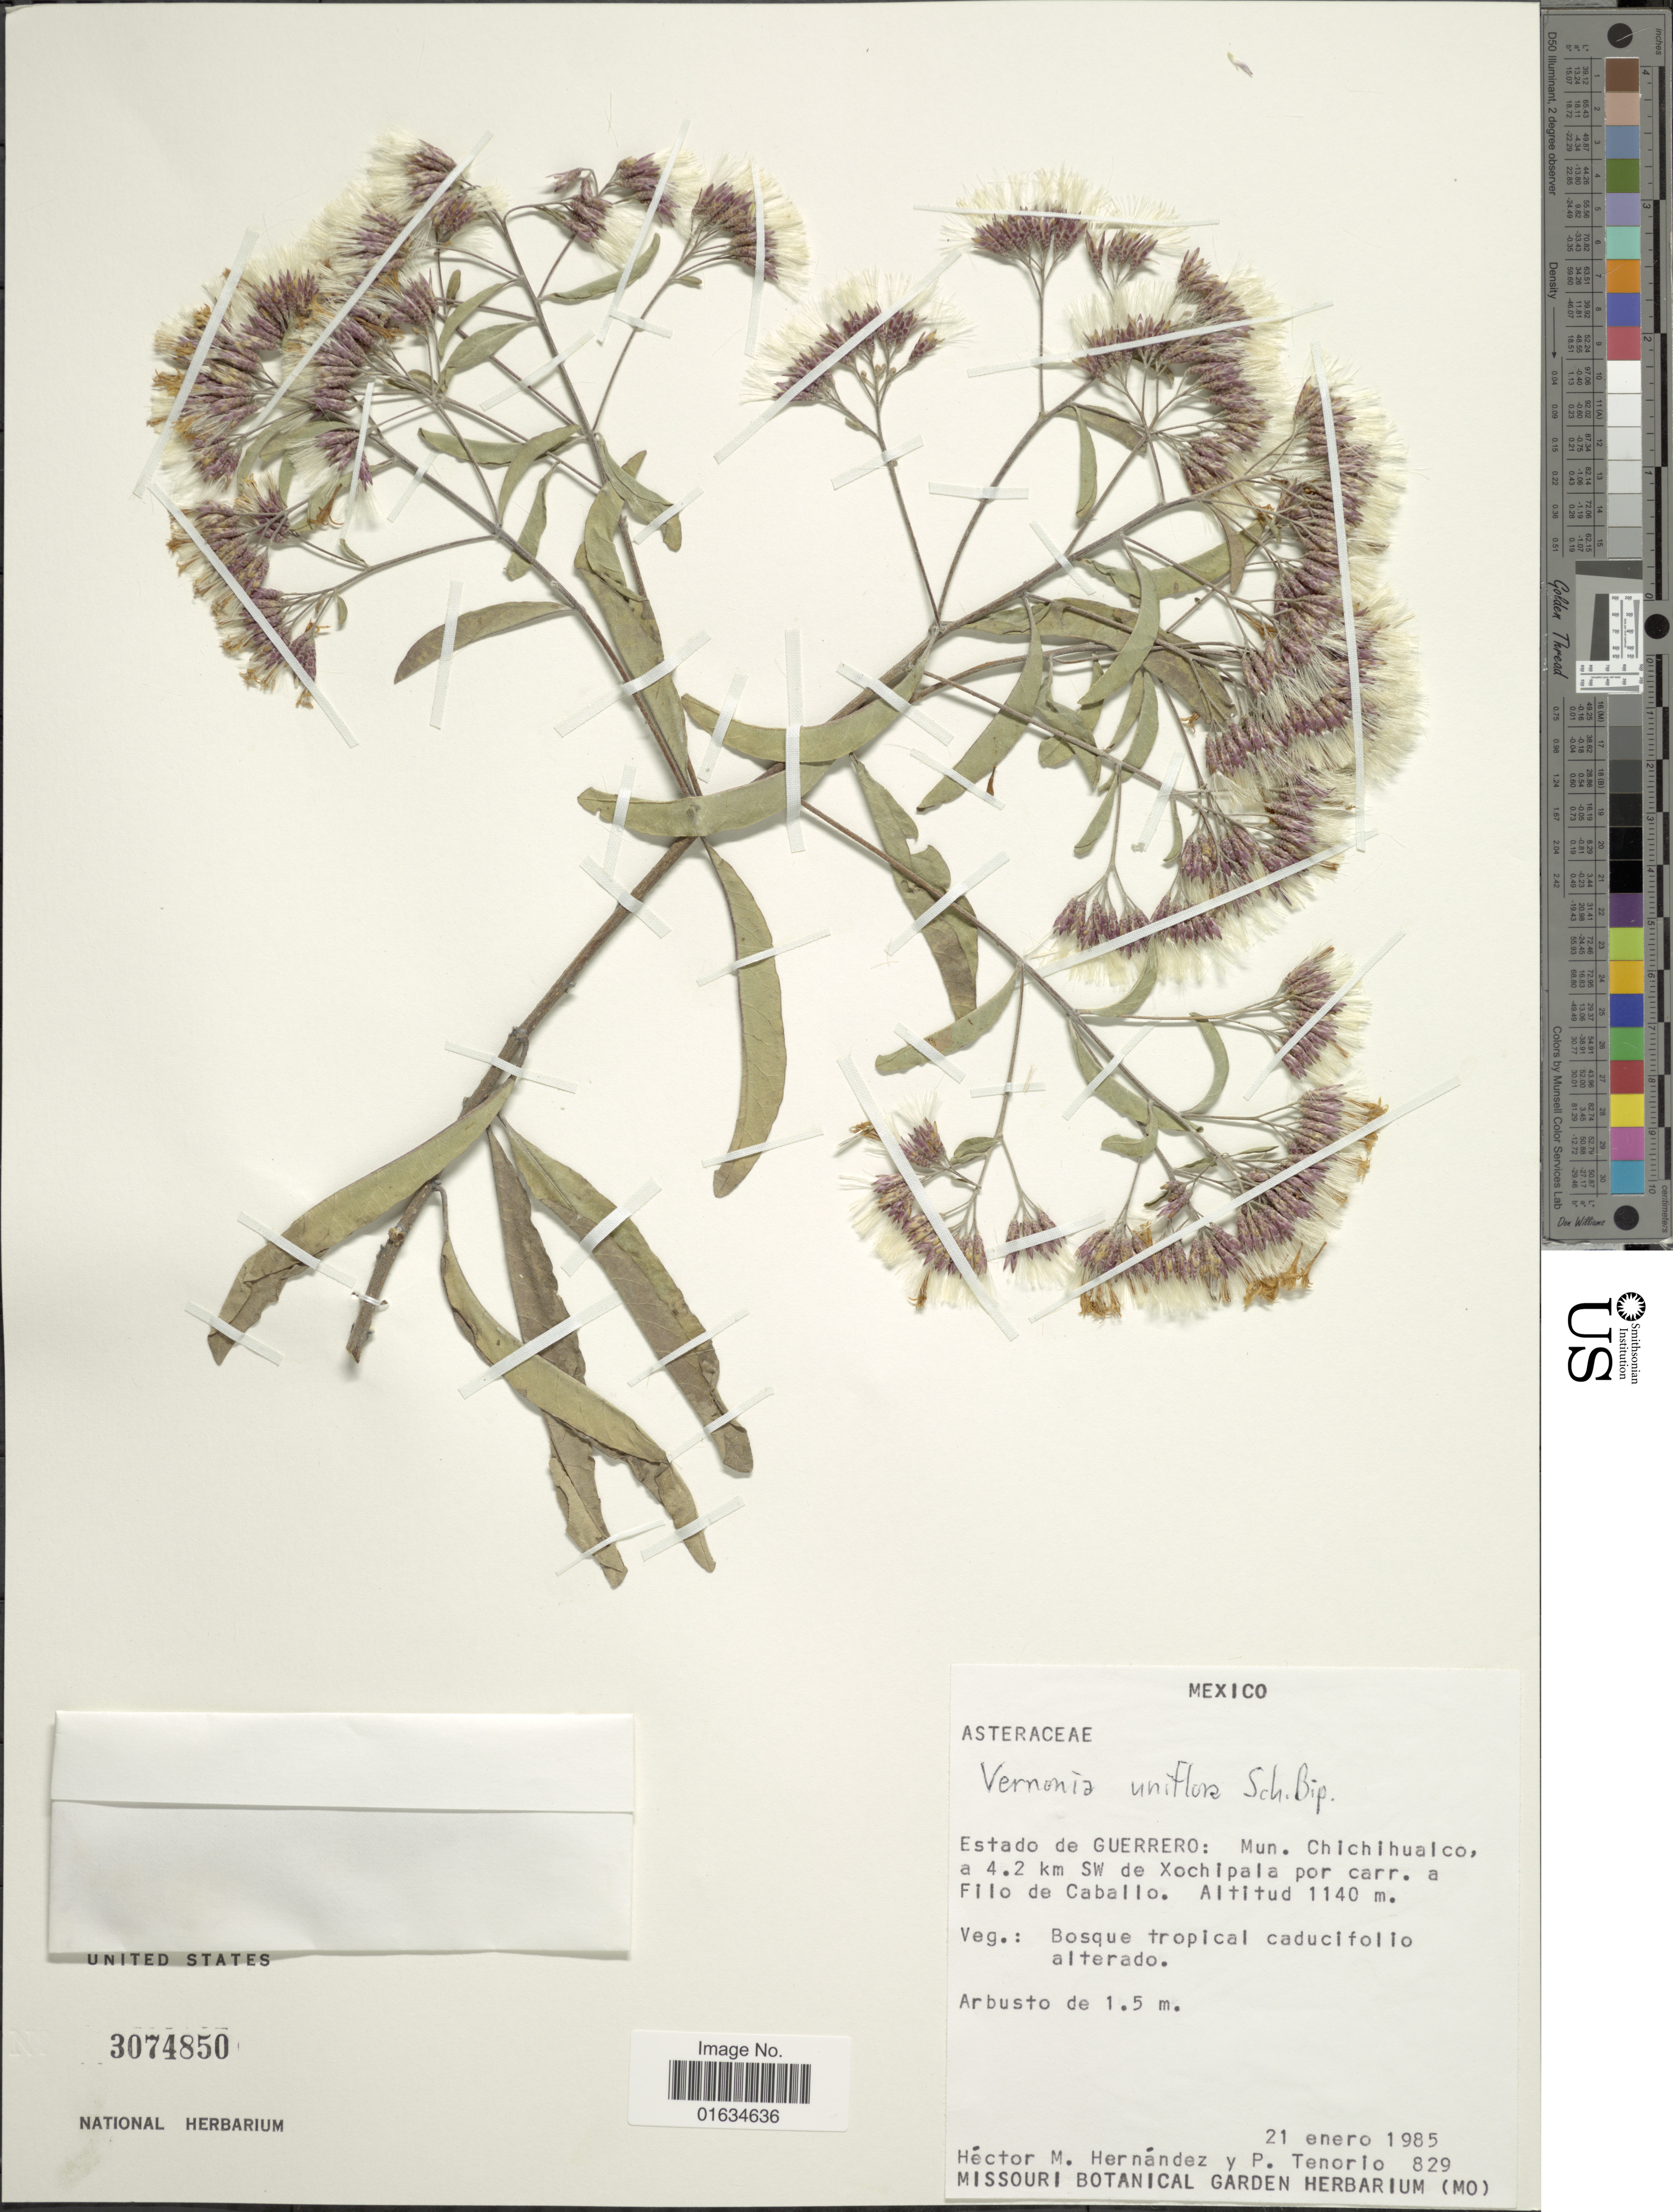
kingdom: Plantae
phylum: Tracheophyta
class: Magnoliopsida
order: Asterales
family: Asteraceae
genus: Critoniopsis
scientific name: Critoniopsis salicifolia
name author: (DC.) H. Rob.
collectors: H. M. Hernandez & Tenorio, P.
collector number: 829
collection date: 1985-01-21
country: Mexico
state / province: Guerrero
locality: Mun. Chichihualco, a 4.2 km SW de Xochipala por carr. a Filo de Caballo.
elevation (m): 1140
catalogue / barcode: US 3074850